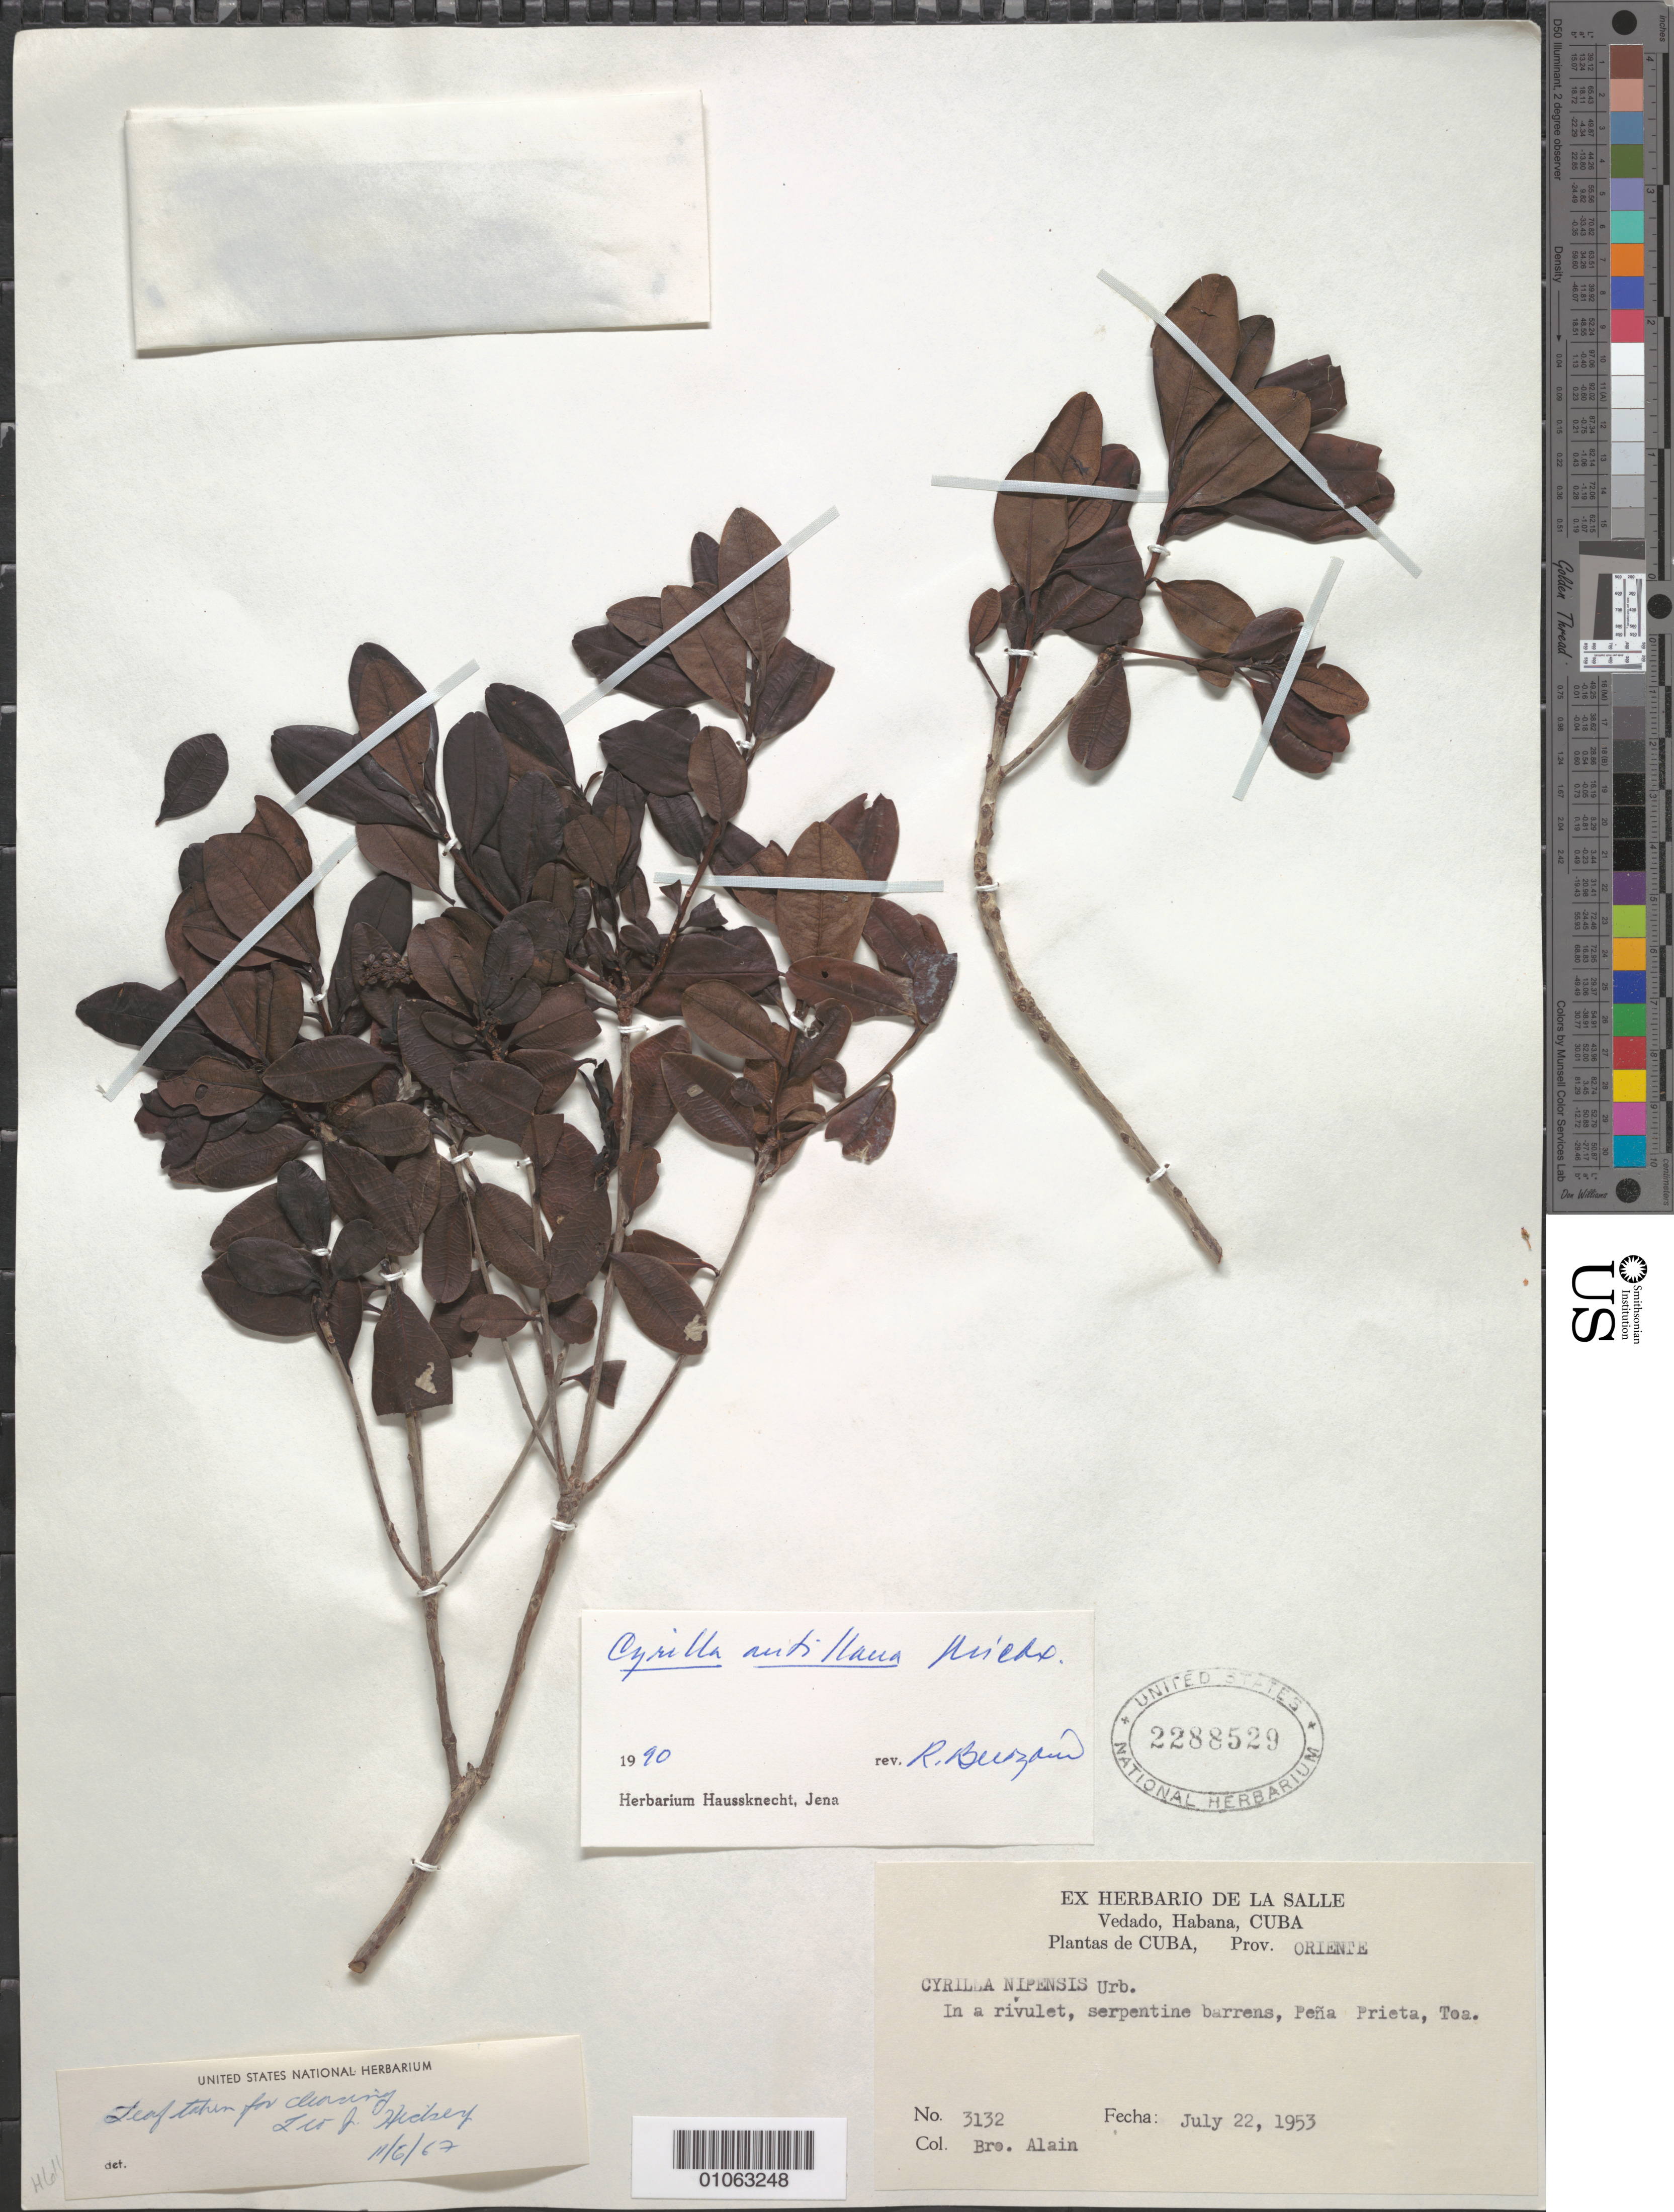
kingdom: Plantae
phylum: Tracheophyta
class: Magnoliopsida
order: Ericales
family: Cyrillaceae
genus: Cyrilla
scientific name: Cyrilla antillana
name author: Michx.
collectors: A. H. Liogier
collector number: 3132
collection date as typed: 22 Jul 1953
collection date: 1953-07-22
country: Cuba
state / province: Oriente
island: Cuba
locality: In a rivulet, serpentine barrens, Pena Prieta, Toa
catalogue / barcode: US 2288529